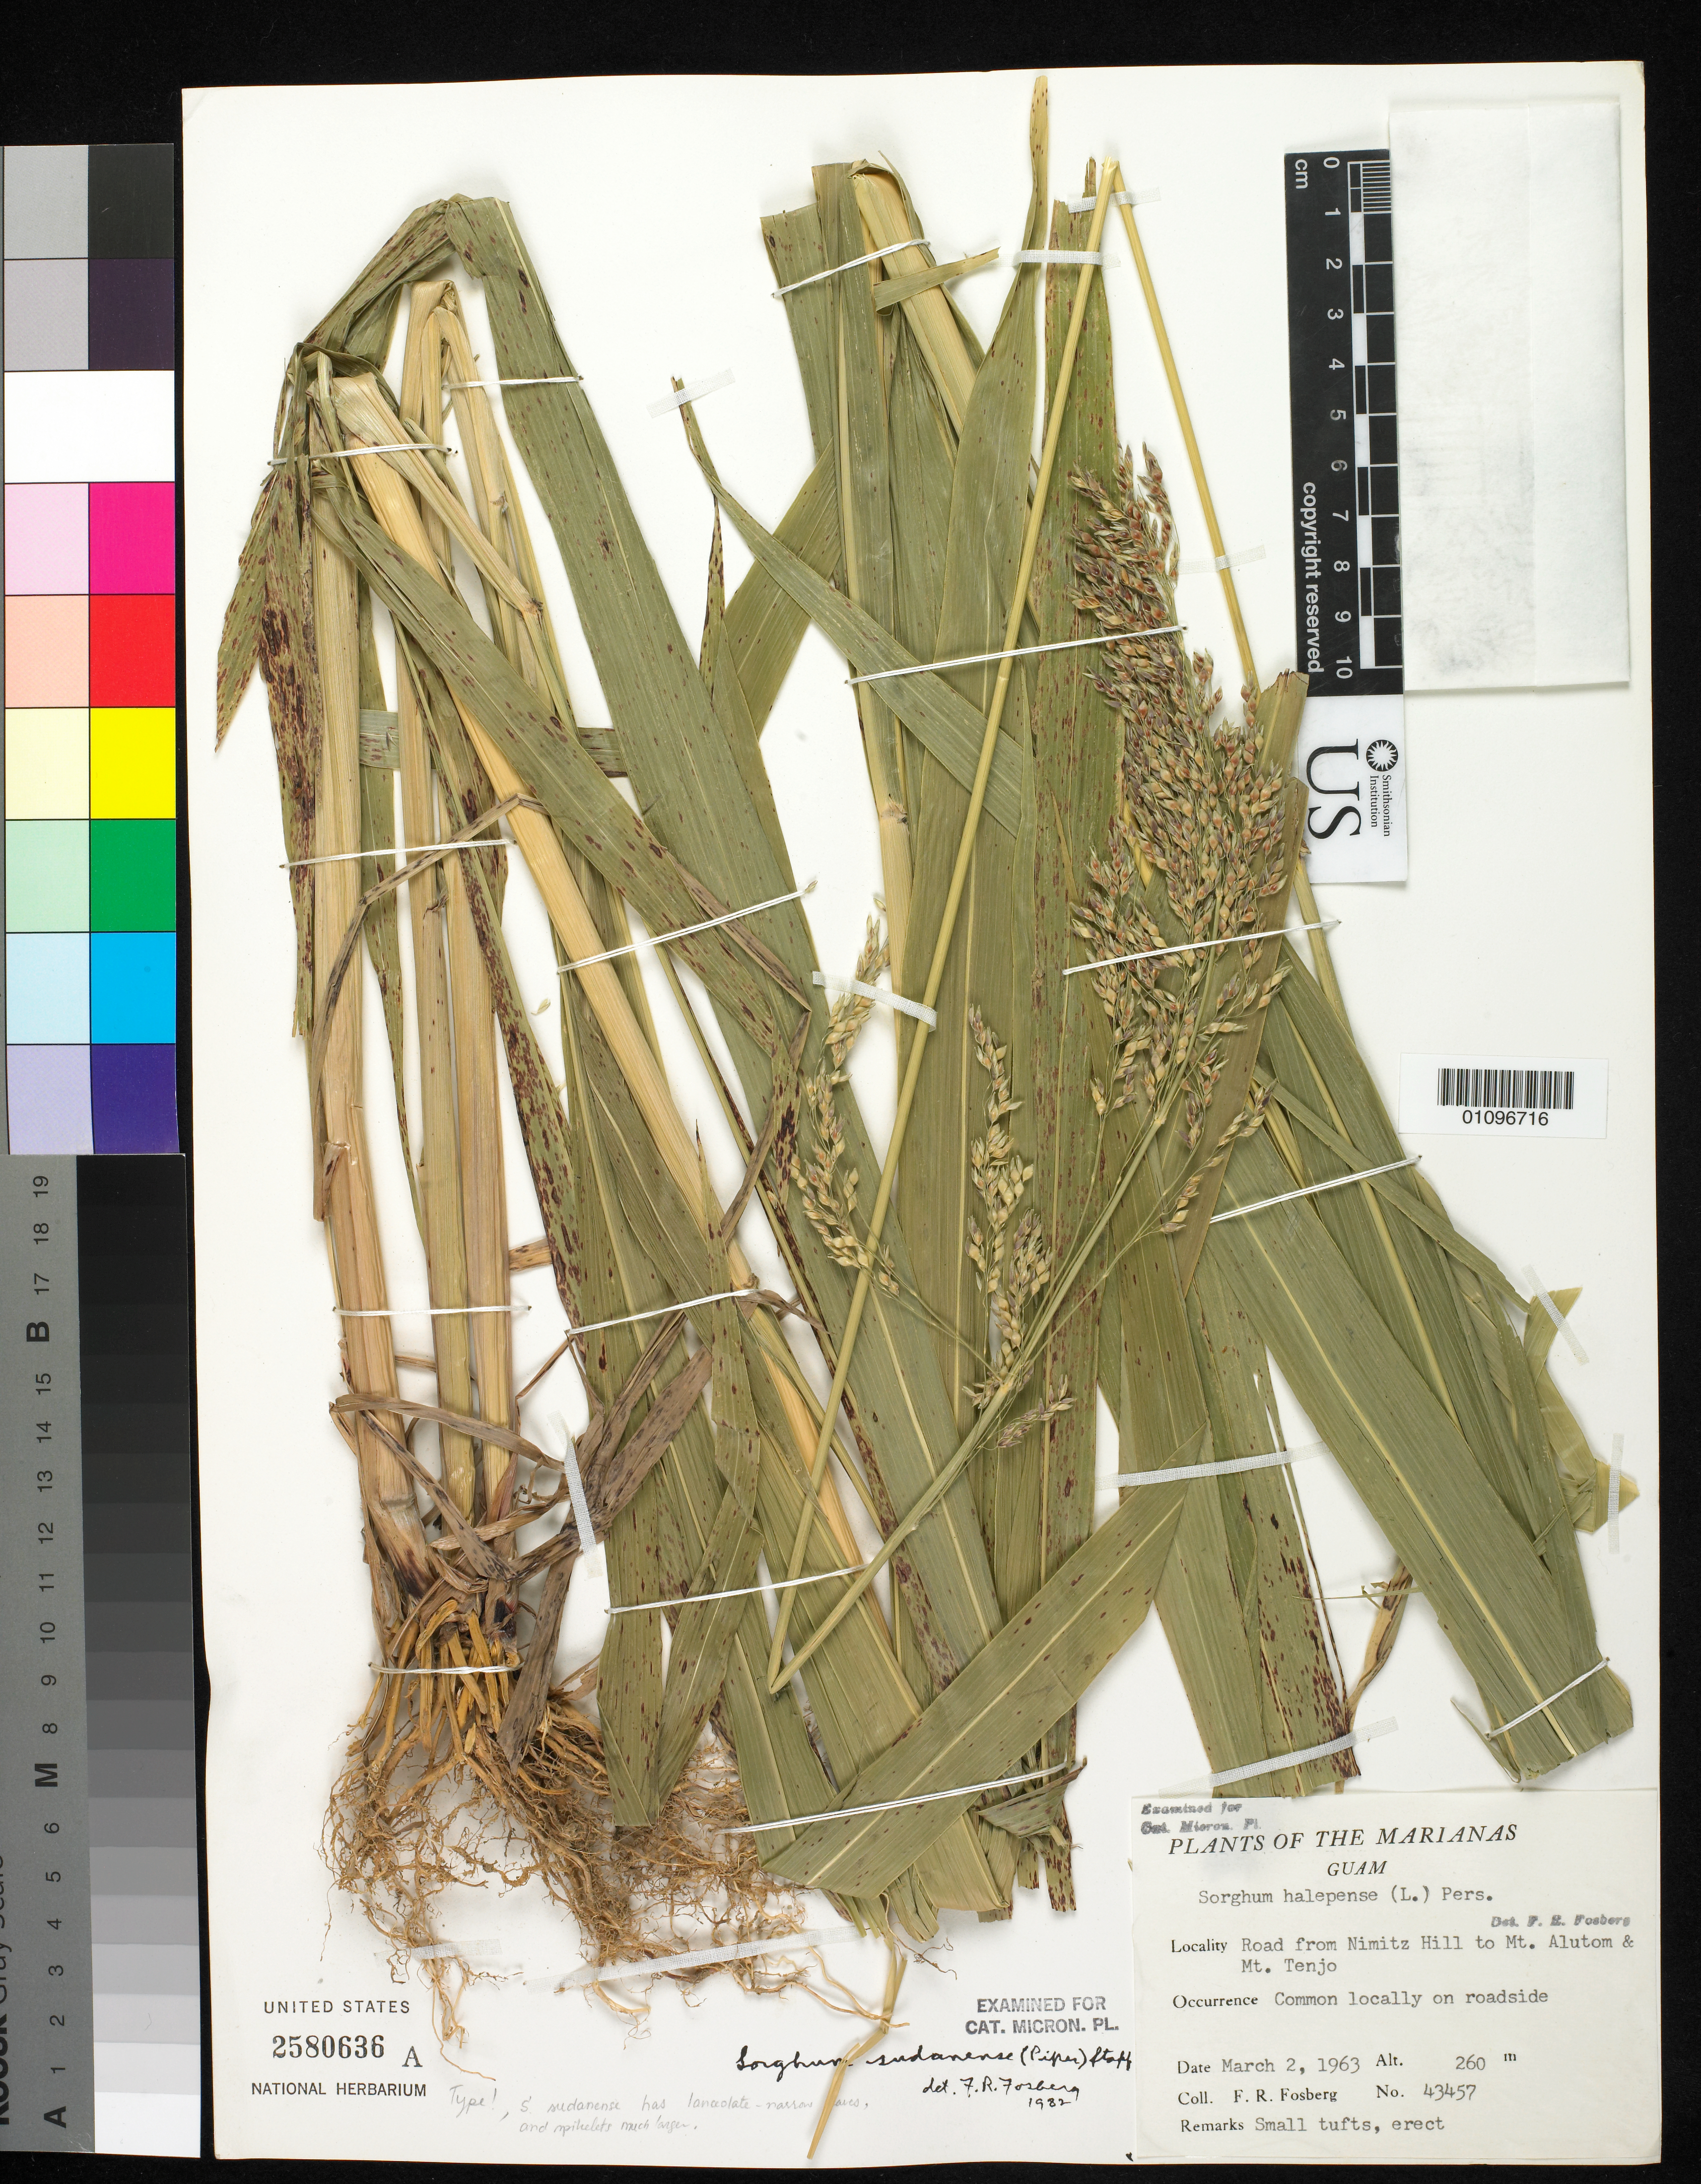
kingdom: Plantae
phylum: Tracheophyta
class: Liliopsida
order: Poales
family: Poaceae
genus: Sorghum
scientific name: Sorghum sudanense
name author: (Piper) Stapf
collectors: F. R. Fosberg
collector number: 43457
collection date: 1963-03-02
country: Guam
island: Guam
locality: Road from Nimitz Hill to Mt. Alutom & Mt. Tenjo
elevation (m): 260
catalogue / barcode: US 2580636